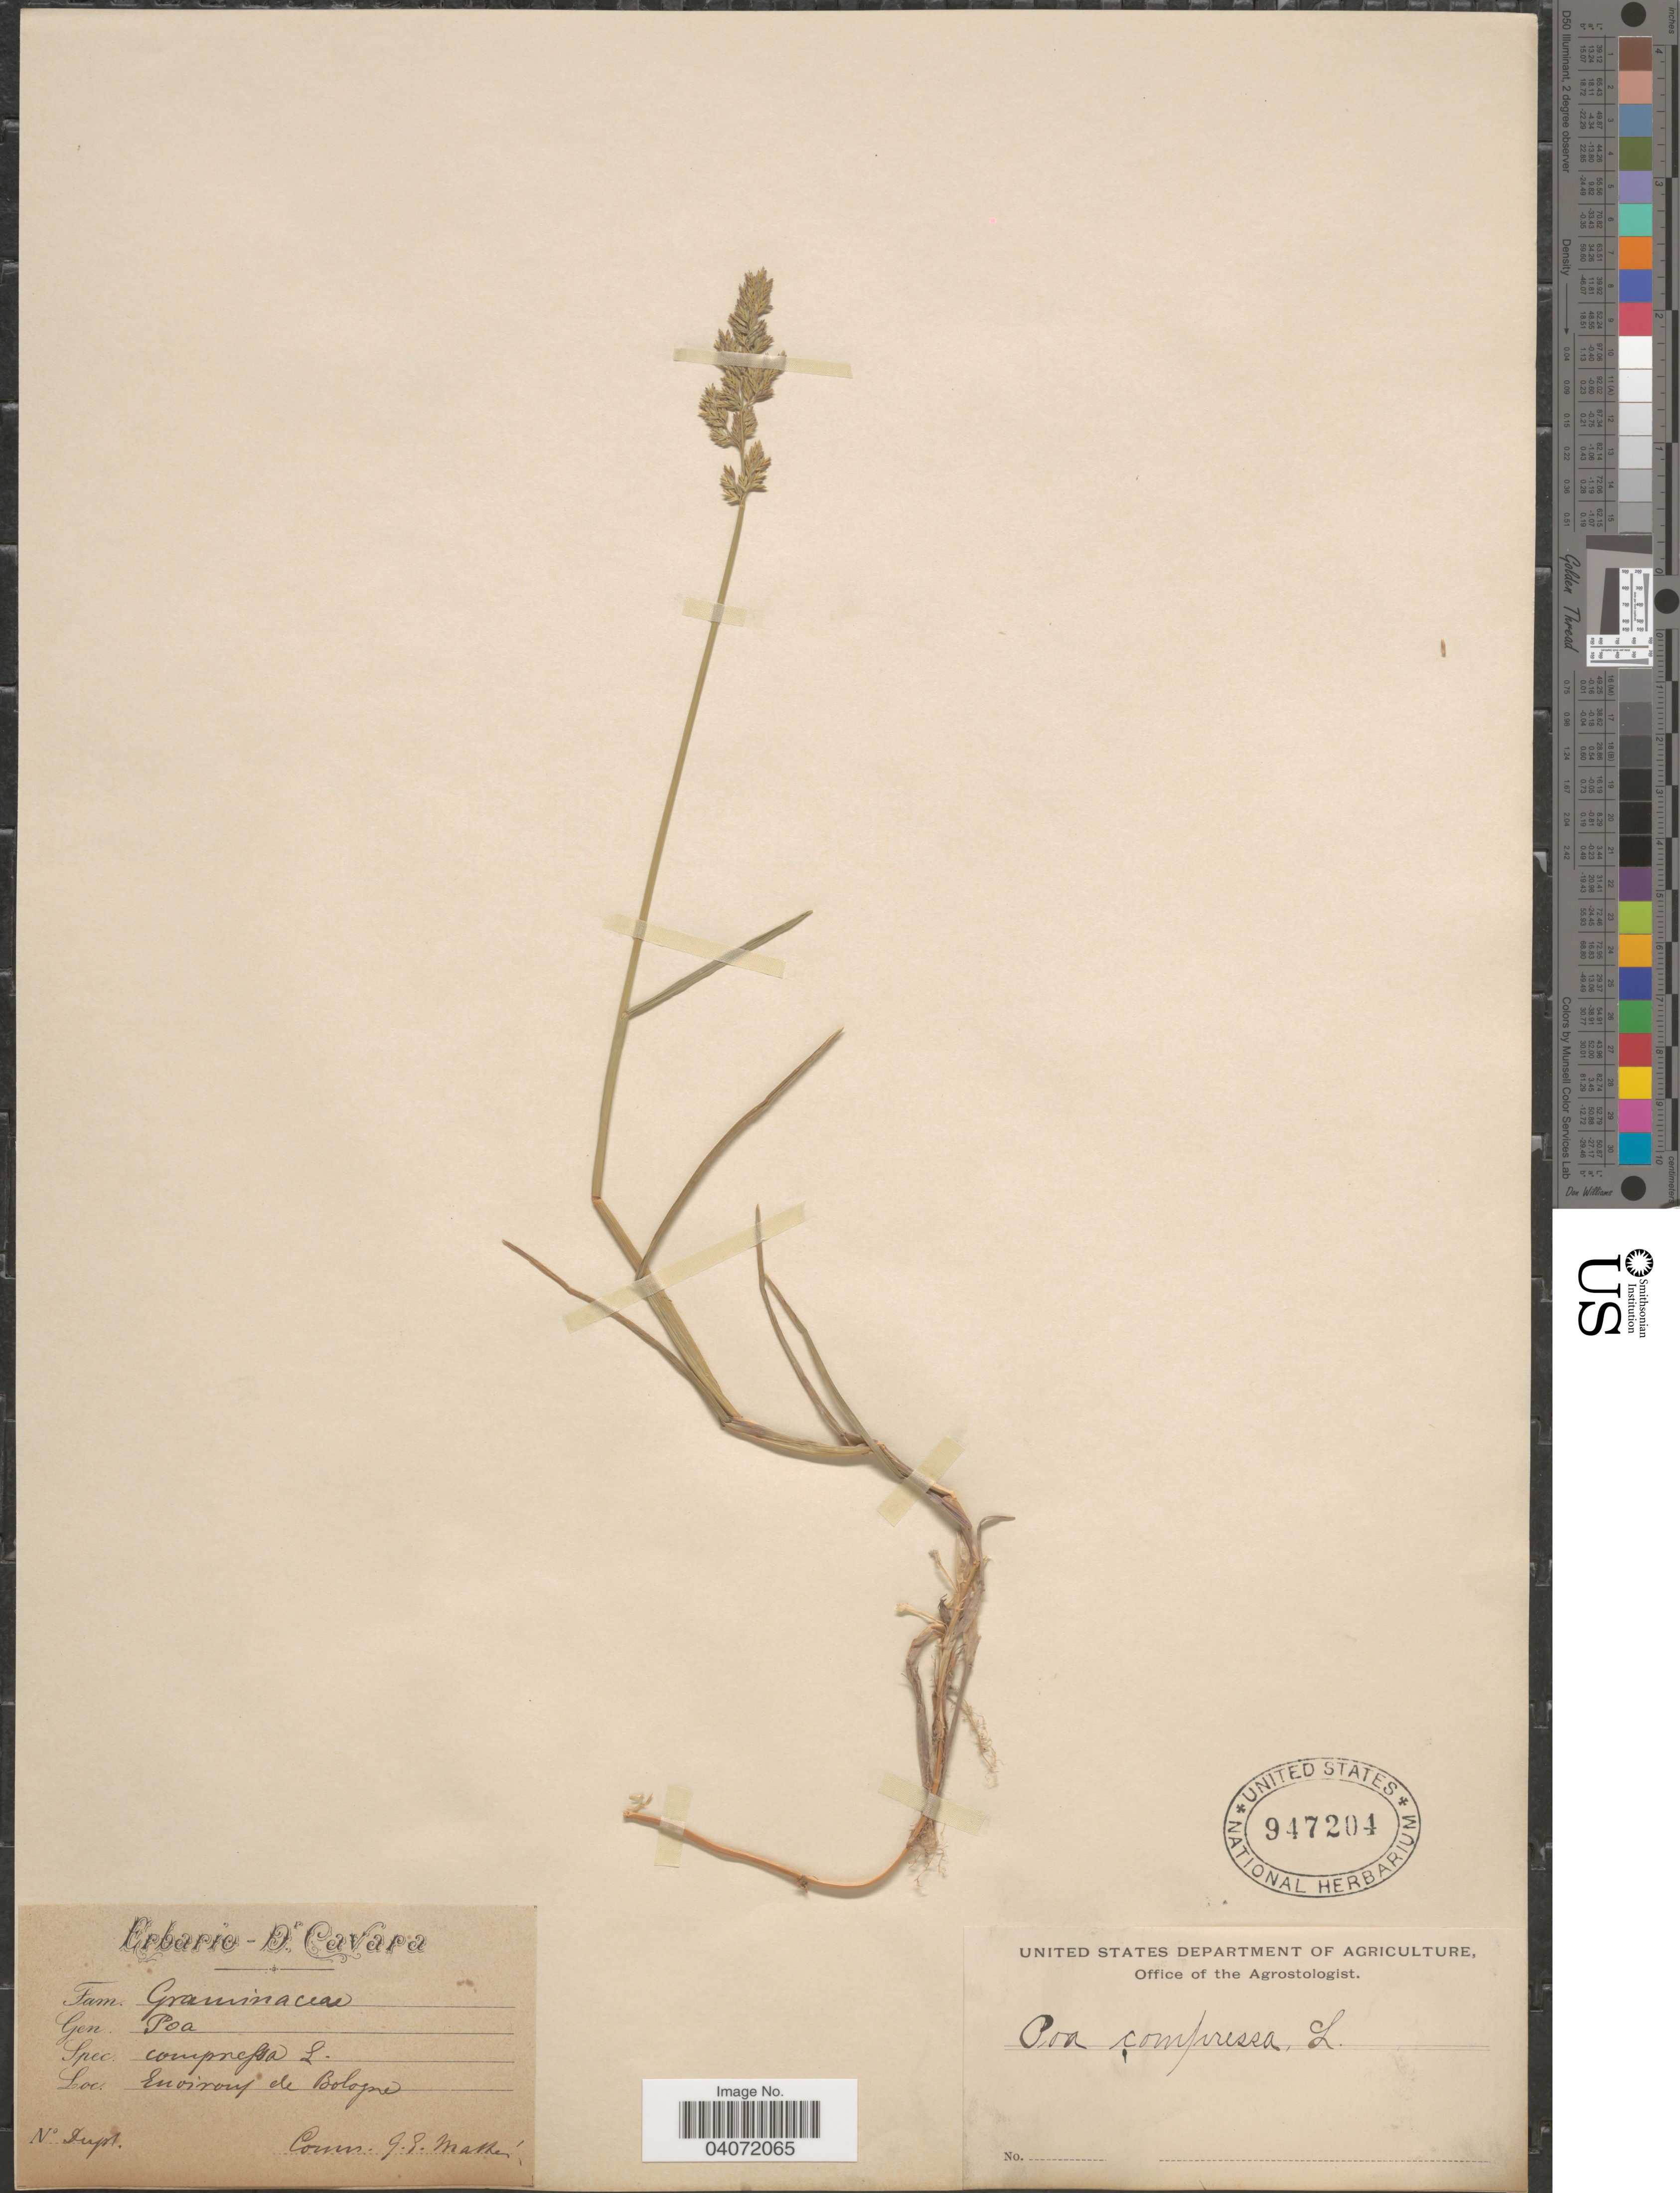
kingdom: Plantae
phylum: Tracheophyta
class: Liliopsida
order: Poales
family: Poaceae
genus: Poa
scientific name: Poa compressa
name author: L.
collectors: Ex herb. Dr. Cavara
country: Italy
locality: Environs de Bologne.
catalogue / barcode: US 947204